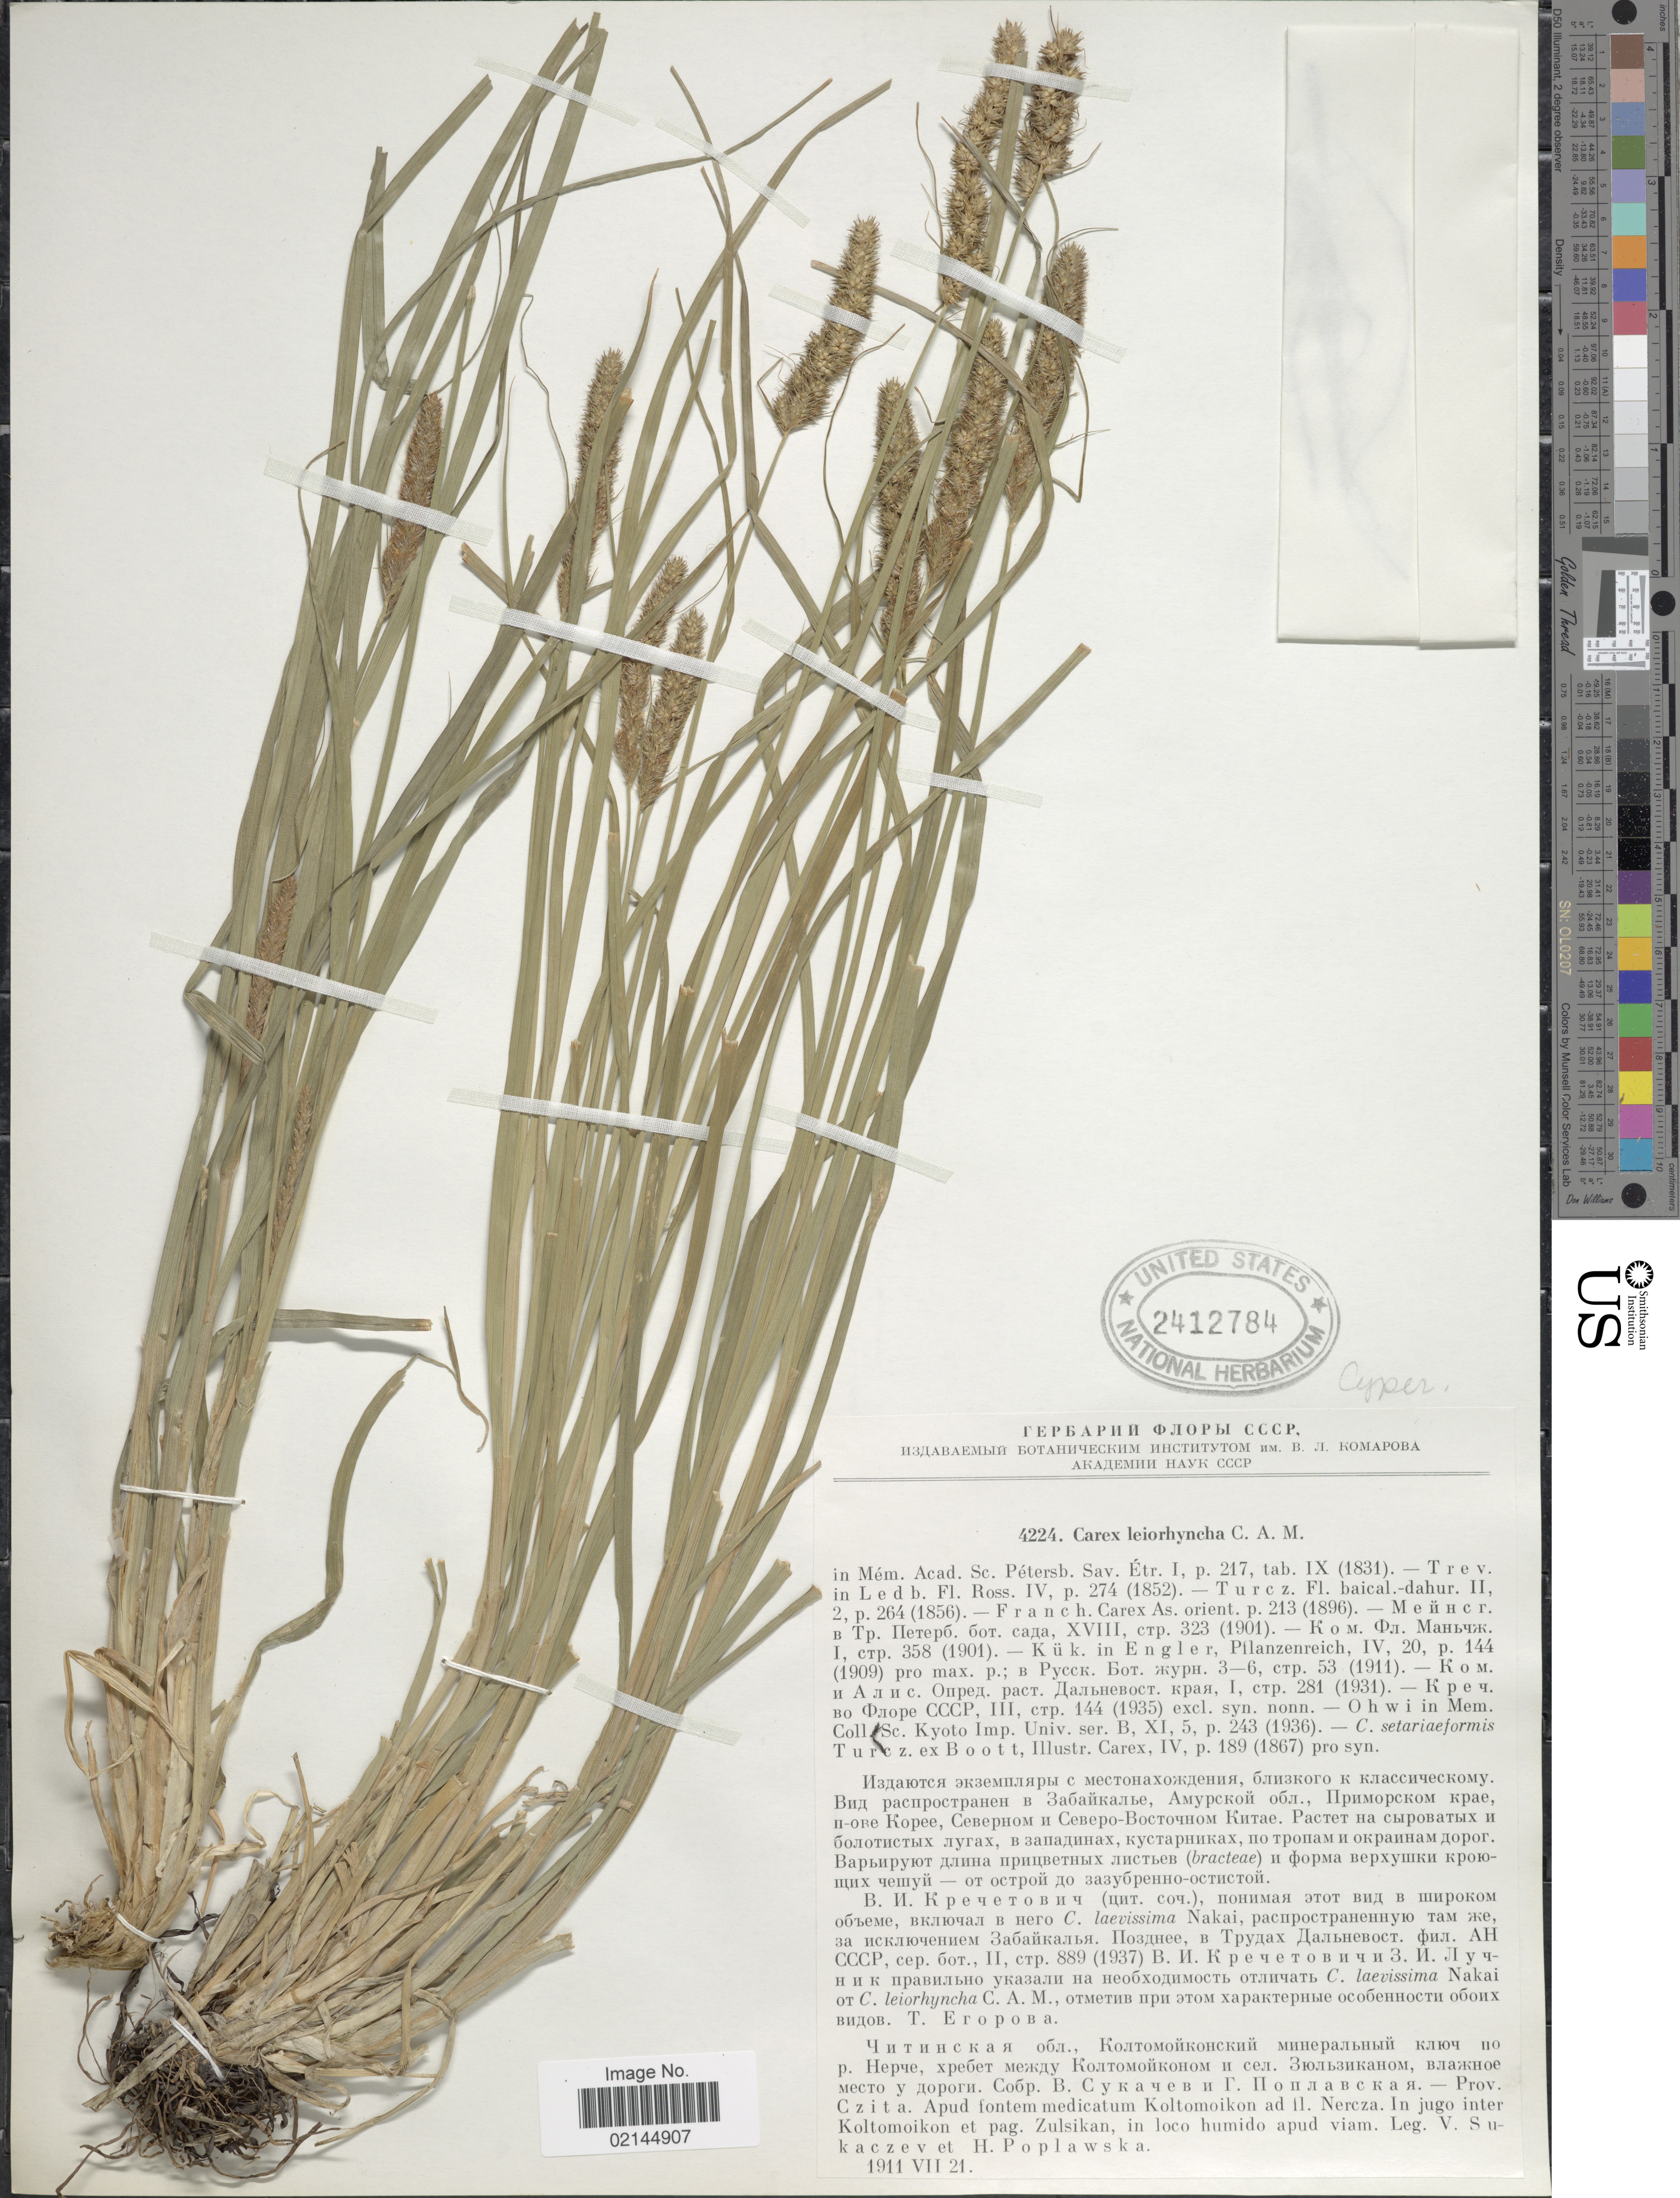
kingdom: Plantae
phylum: Tracheophyta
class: Liliopsida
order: Poales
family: Cyperaceae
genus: Carex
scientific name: Carex leiorhyncha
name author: C.A. Mey.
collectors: V. Sukaczev & H. Poplawska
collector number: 4224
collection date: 1911-07-21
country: Russian Federation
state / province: Zabaykalsky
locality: Prov. Chita. Apud fontem medicatum Koltomoikon adfl. Nercza. In jugo inter Kolomoikon et pag. Zulsikan, in loco humido apud viam.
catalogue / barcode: US 2412784